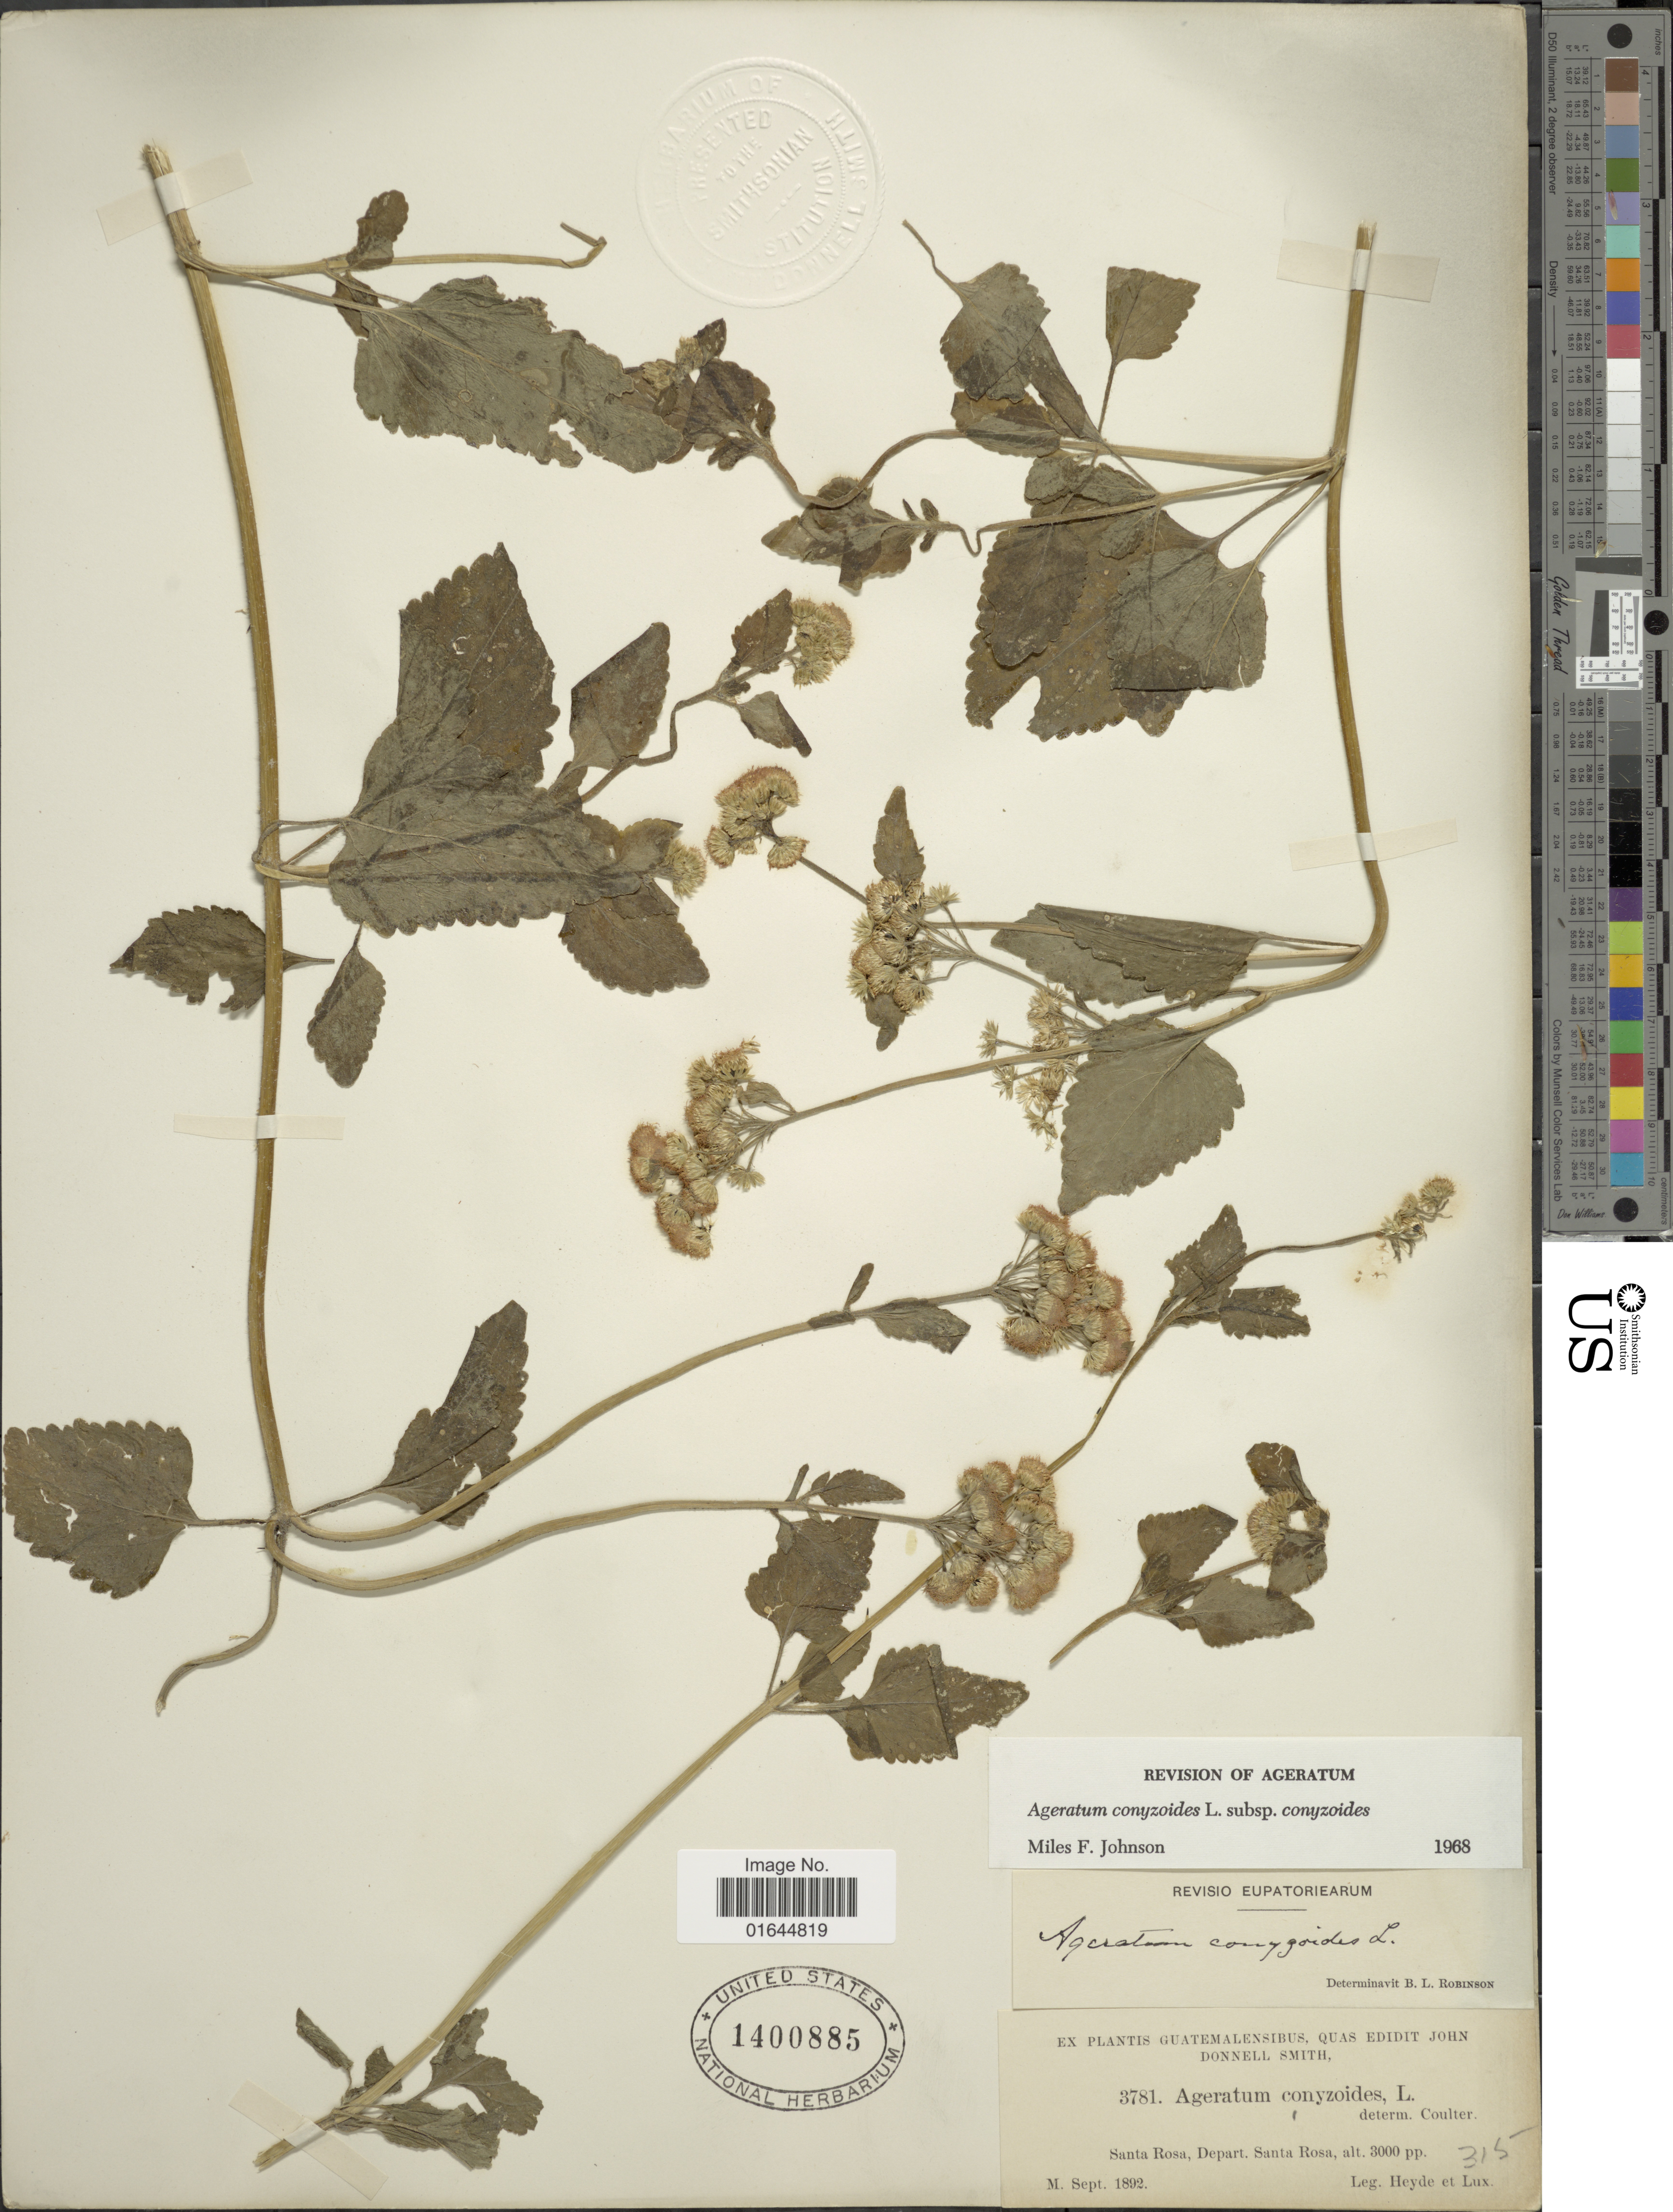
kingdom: Plantae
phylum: Tracheophyta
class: Magnoliopsida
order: Asterales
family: Asteraceae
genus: Ageratum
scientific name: Ageratum houstonianum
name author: Mill.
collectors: Heyde & Lux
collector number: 315?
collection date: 1892-09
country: Guatemala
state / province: Santa Rosa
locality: Guatemalensibus, Santa Rosa, Depart. Santa Rosa.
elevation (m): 914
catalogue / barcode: US 1400885